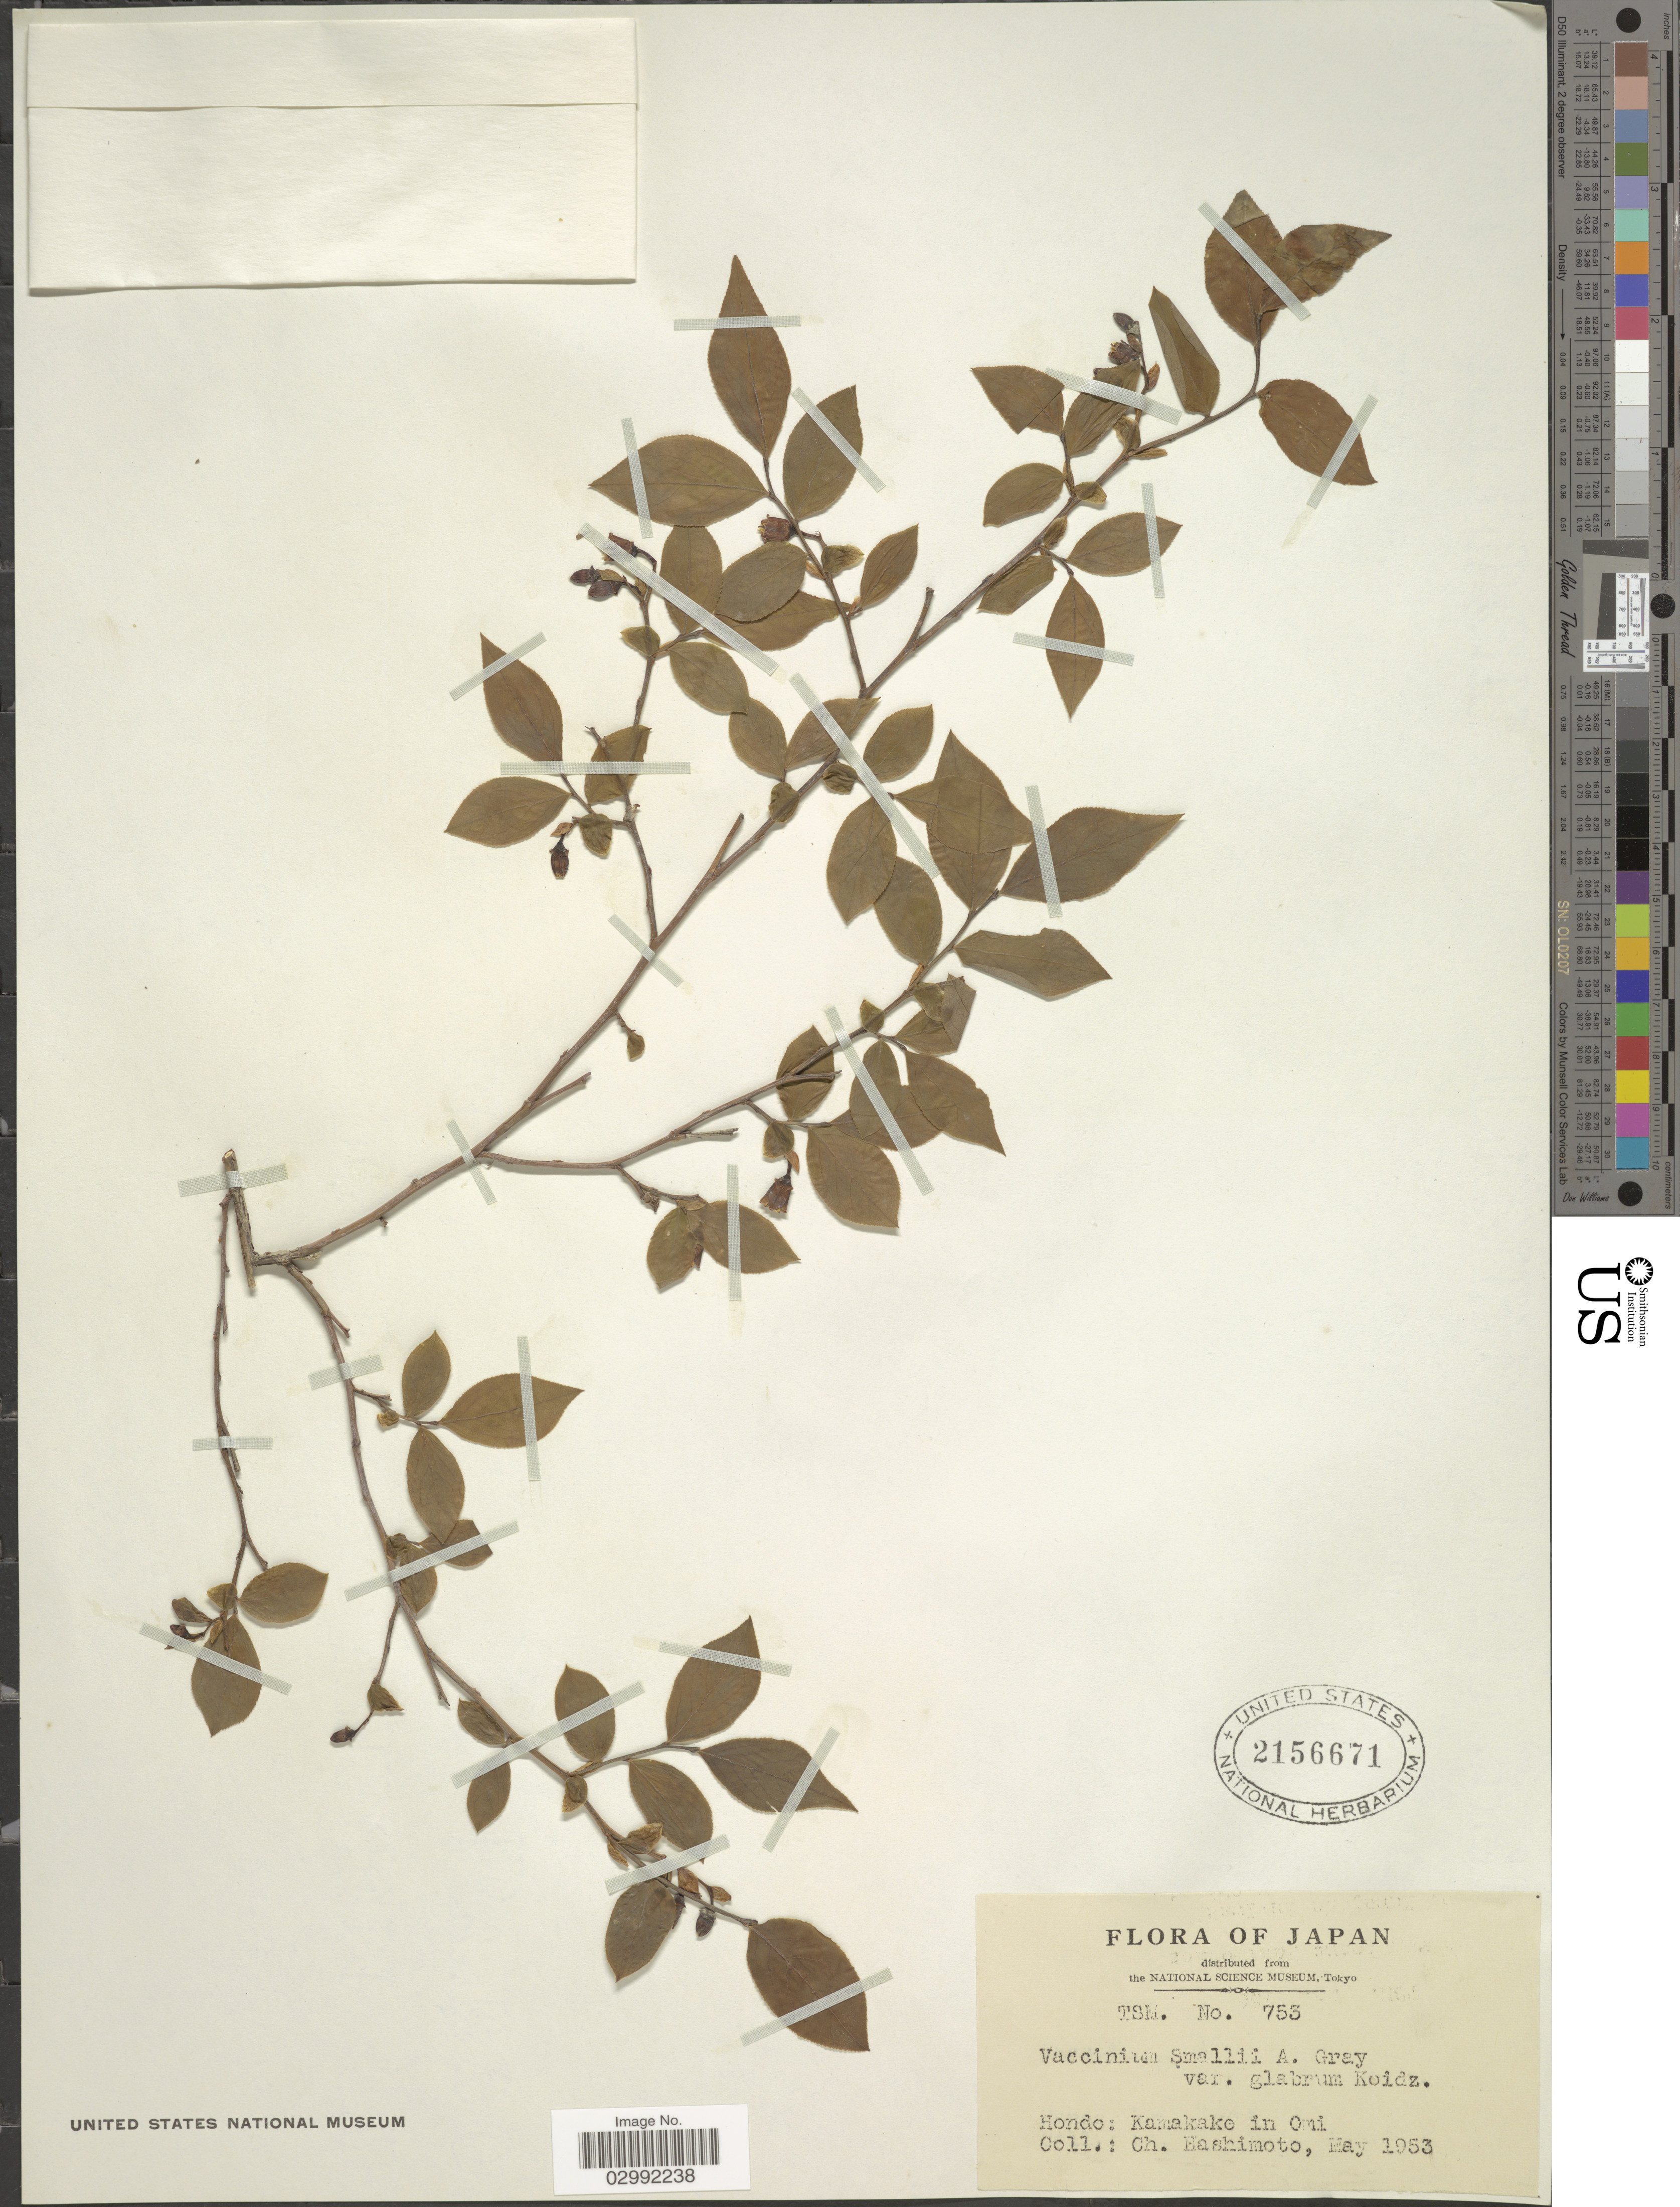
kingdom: Plantae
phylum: Tracheophyta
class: Magnoliopsida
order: Ericales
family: Ericaceae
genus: Vaccinium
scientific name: Vaccinium smallii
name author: A. Gray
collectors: C. Hashimoto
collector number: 753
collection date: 1953-05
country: Japan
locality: Hondo: Kamakake in Omi.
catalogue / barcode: US 2156671